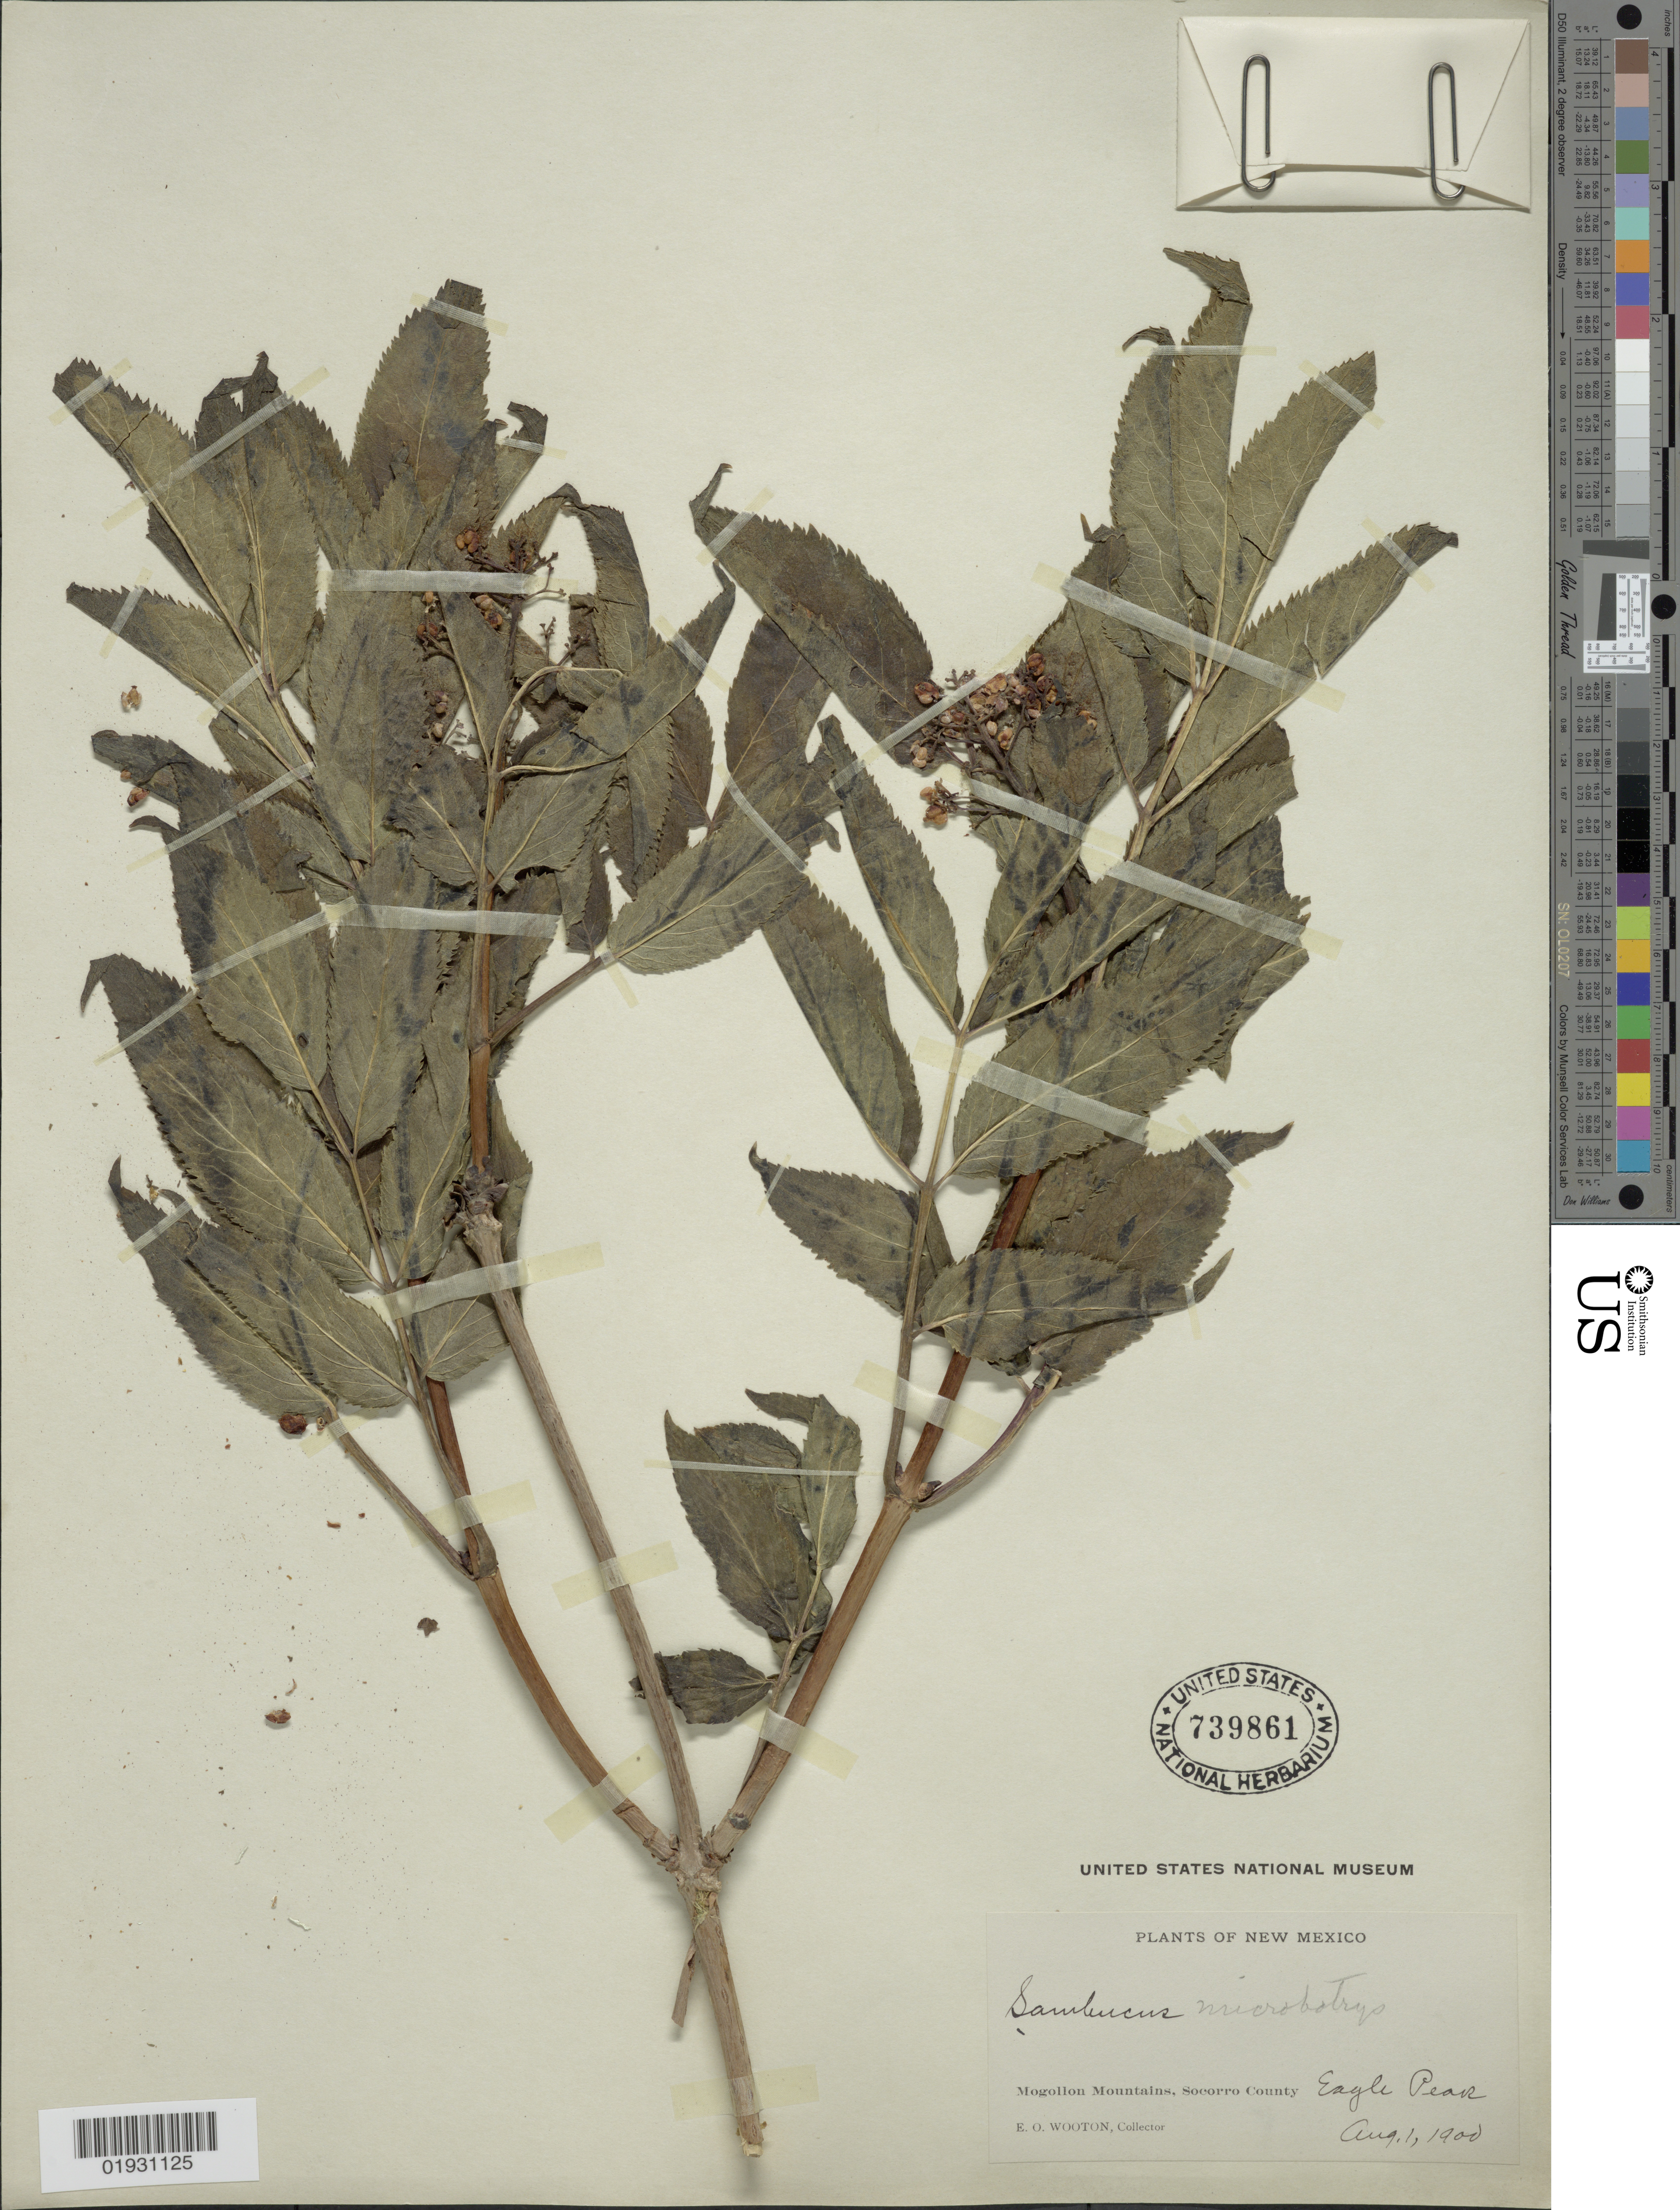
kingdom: Plantae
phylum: Tracheophyta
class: Magnoliopsida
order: Dipsacales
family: Viburnaceae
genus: Sambucus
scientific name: Sambucus microbotrys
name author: Rydb.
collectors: E. O. Wooton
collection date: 1900-08-01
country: United States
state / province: New Mexico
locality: Mogollon Mountains, Socorro County. Eagle Peak.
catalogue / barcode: US 739861